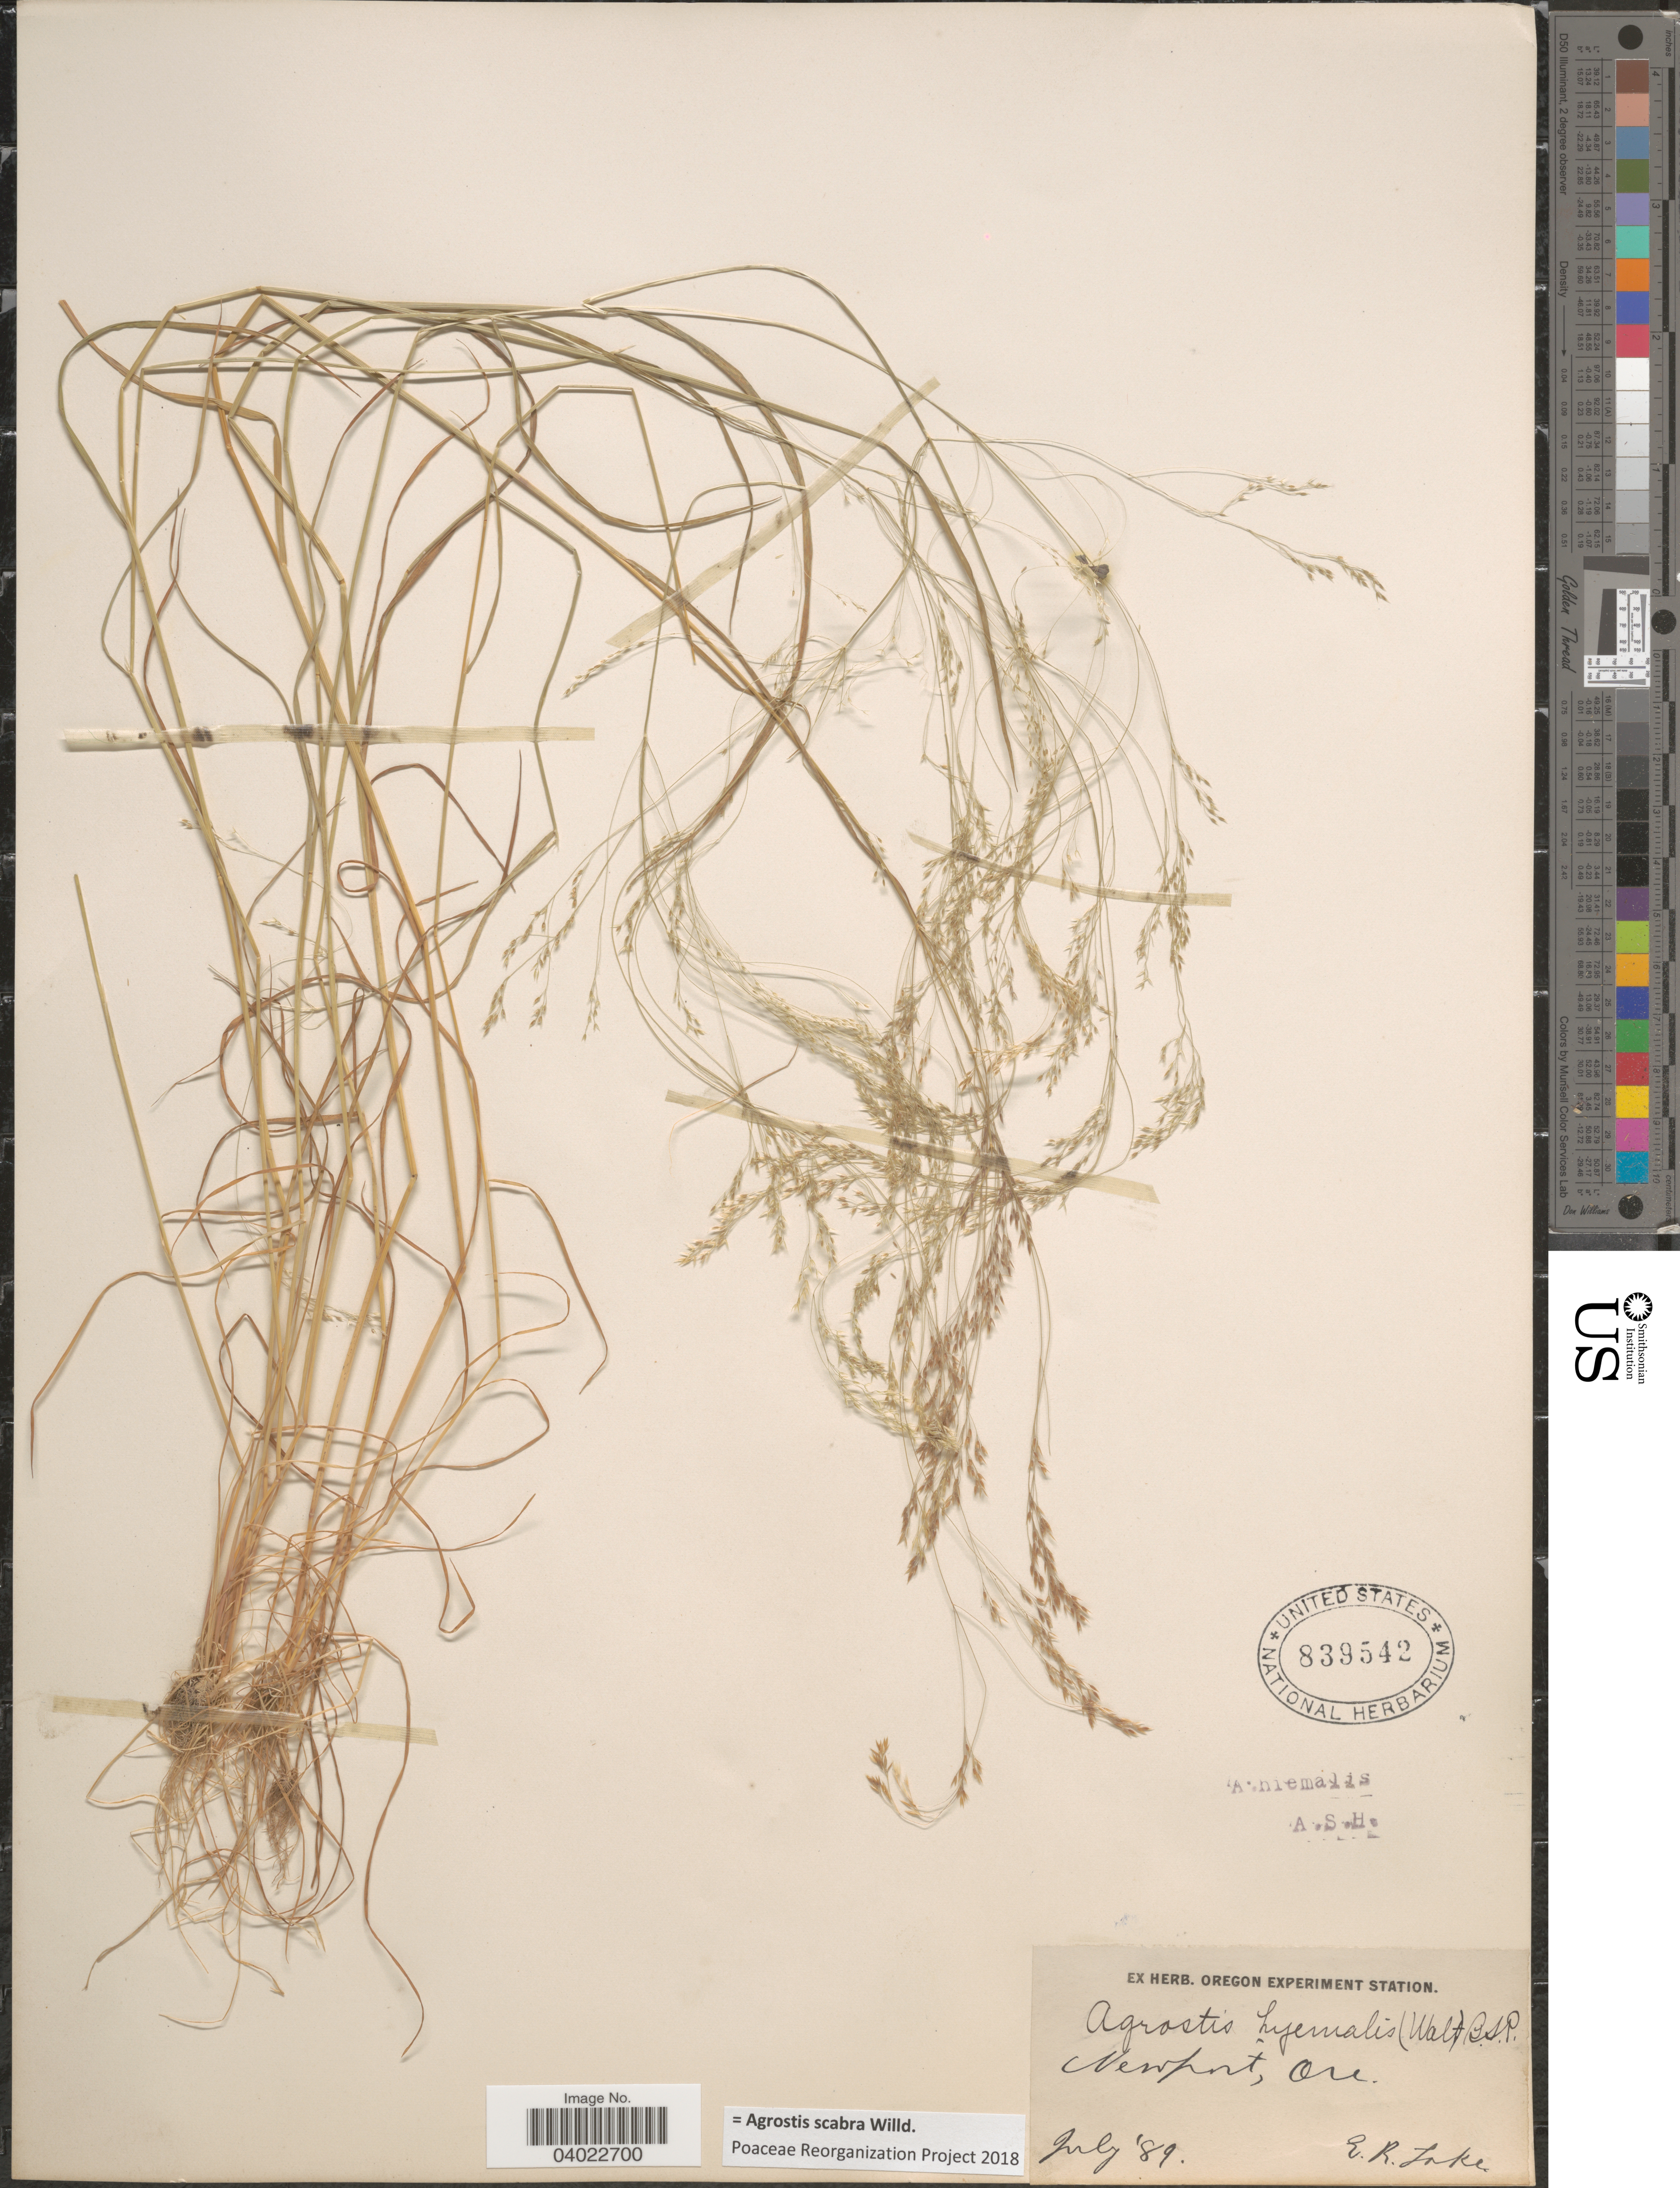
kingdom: Plantae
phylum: Tracheophyta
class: Liliopsida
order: Poales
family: Poaceae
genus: Agrostis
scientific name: Agrostis scabra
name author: Willd.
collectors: E. Lake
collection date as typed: Transcribed d/m/y: /7/89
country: United States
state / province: Oregon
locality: Newport.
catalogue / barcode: US 839542